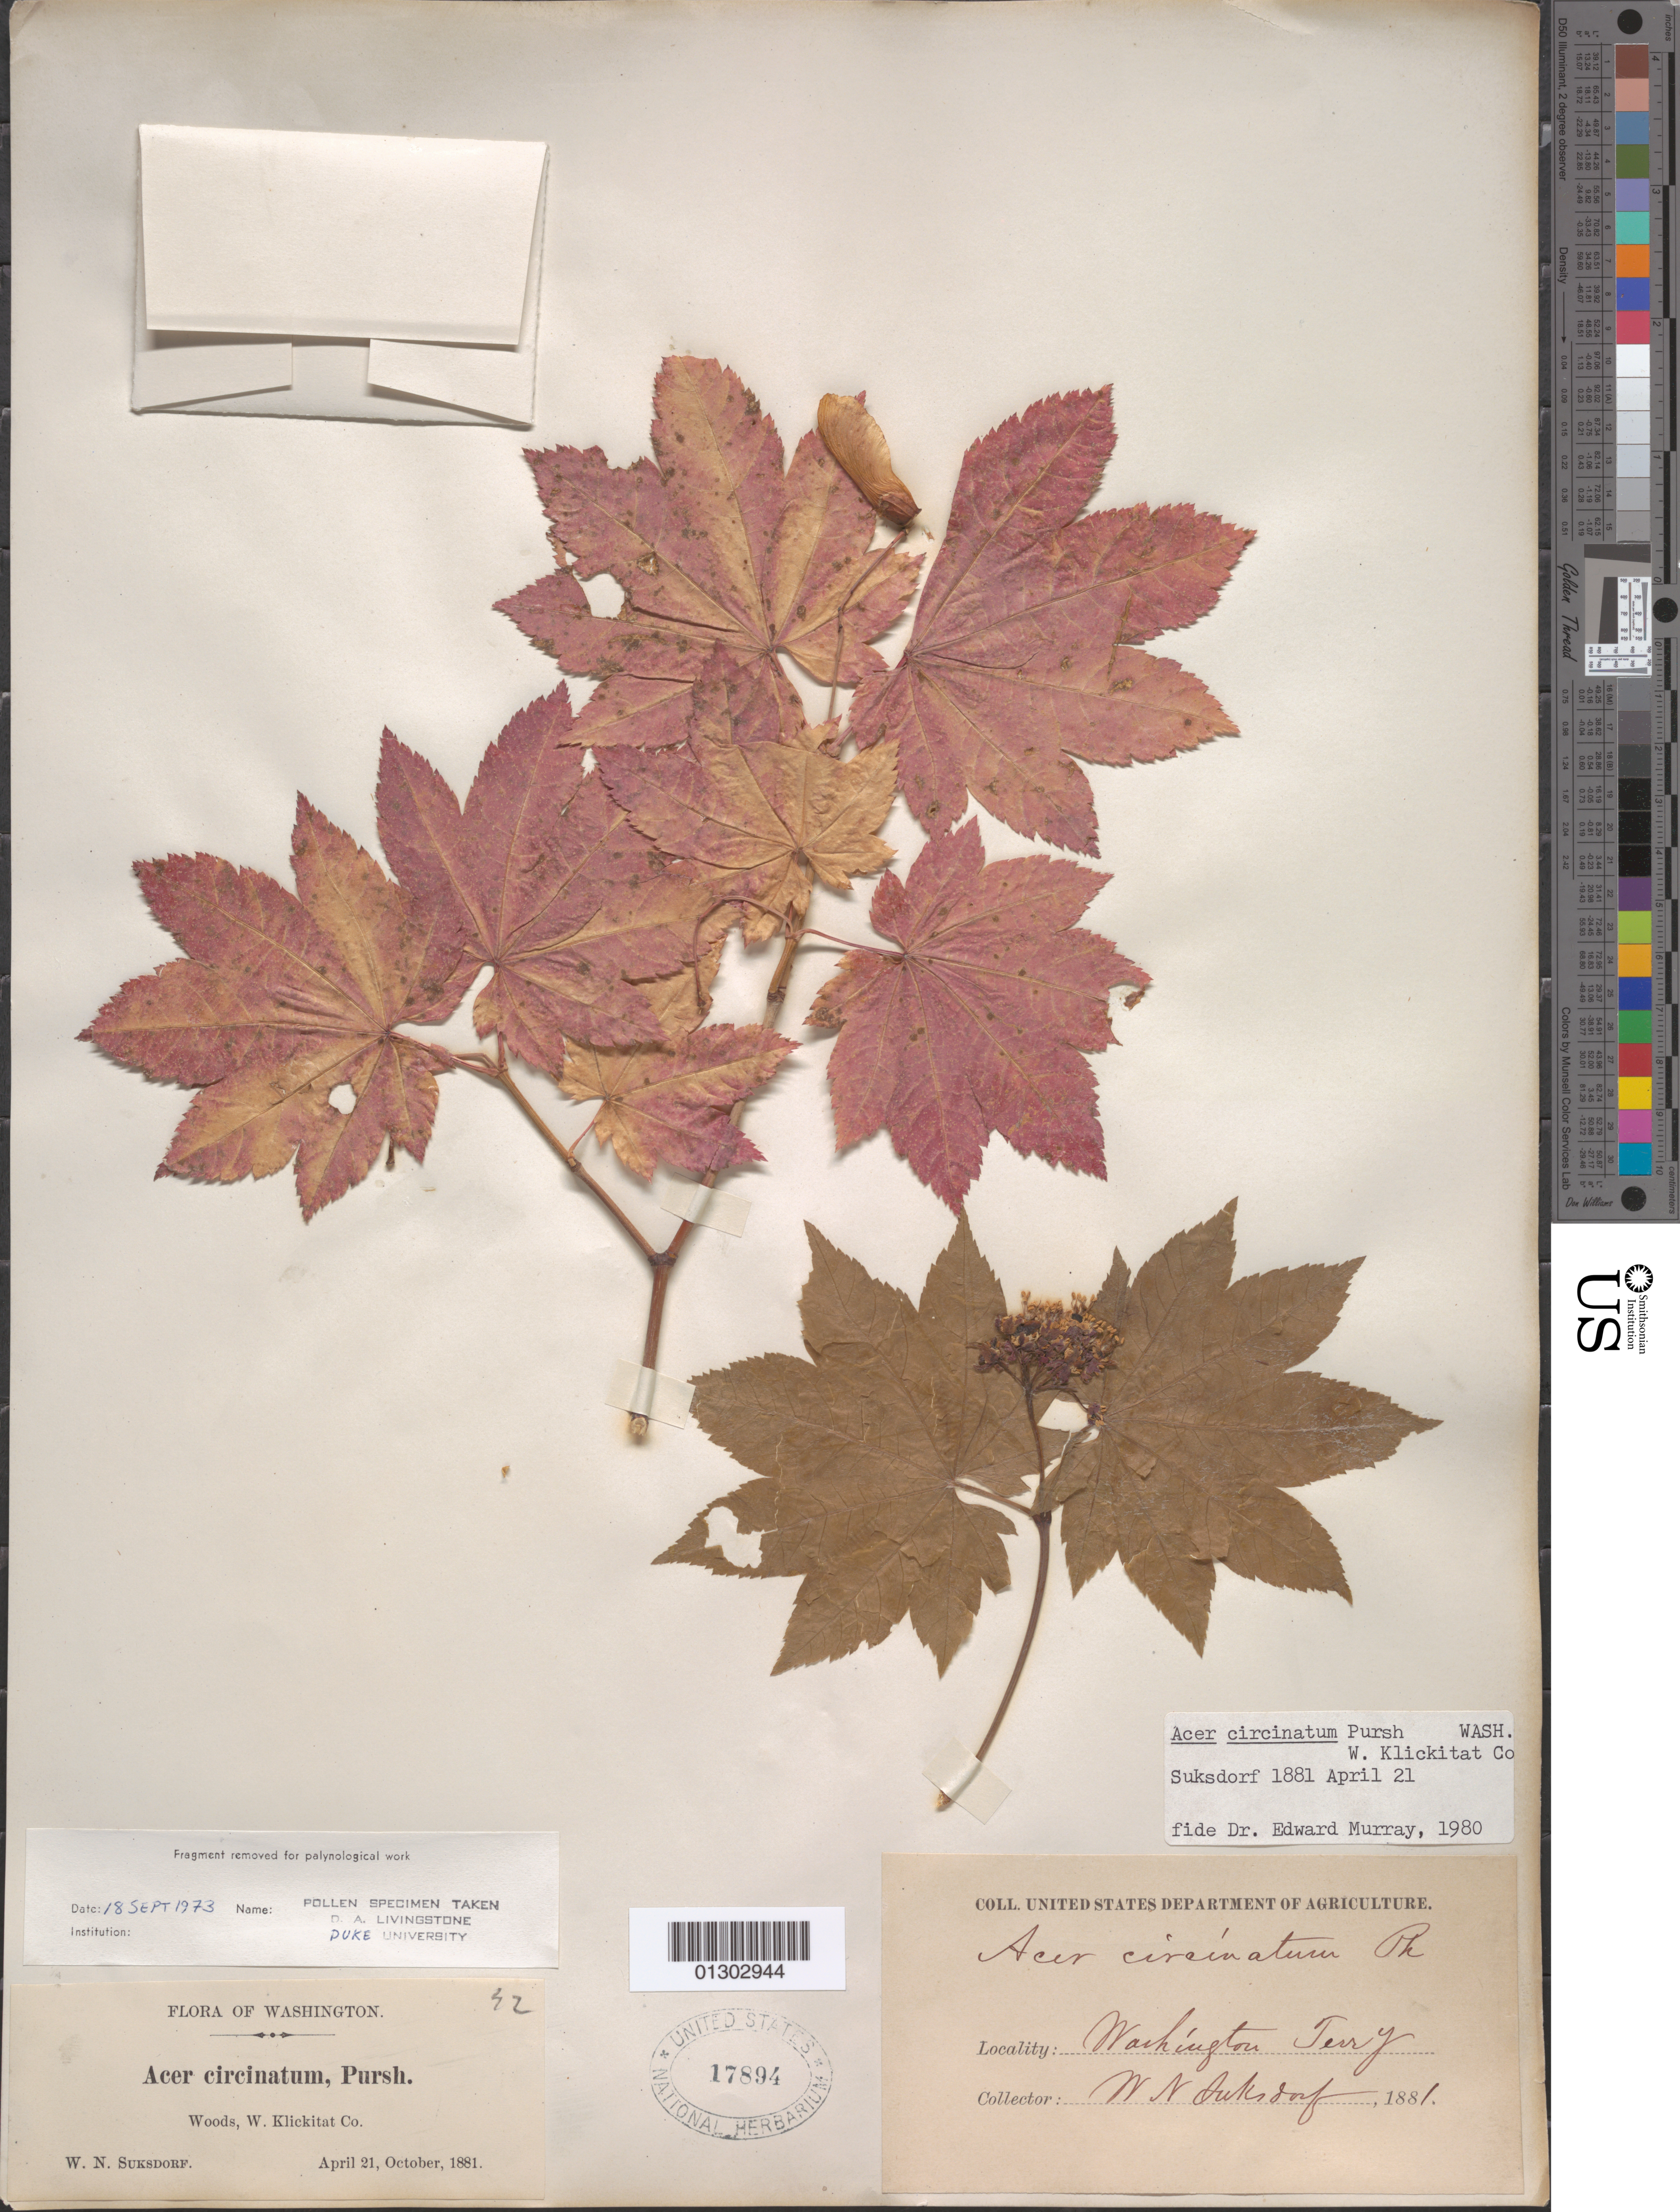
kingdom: Plantae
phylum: Tracheophyta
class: Magnoliopsida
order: Sapindales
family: Sapindaceae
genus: Acer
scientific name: Acer circinatum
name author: Pursh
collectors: W. N. Suksdorf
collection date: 1881-04-21,1881-10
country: United States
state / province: Washington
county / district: Klickitat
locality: W. Klickitat County.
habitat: Woods.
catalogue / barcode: US 17894